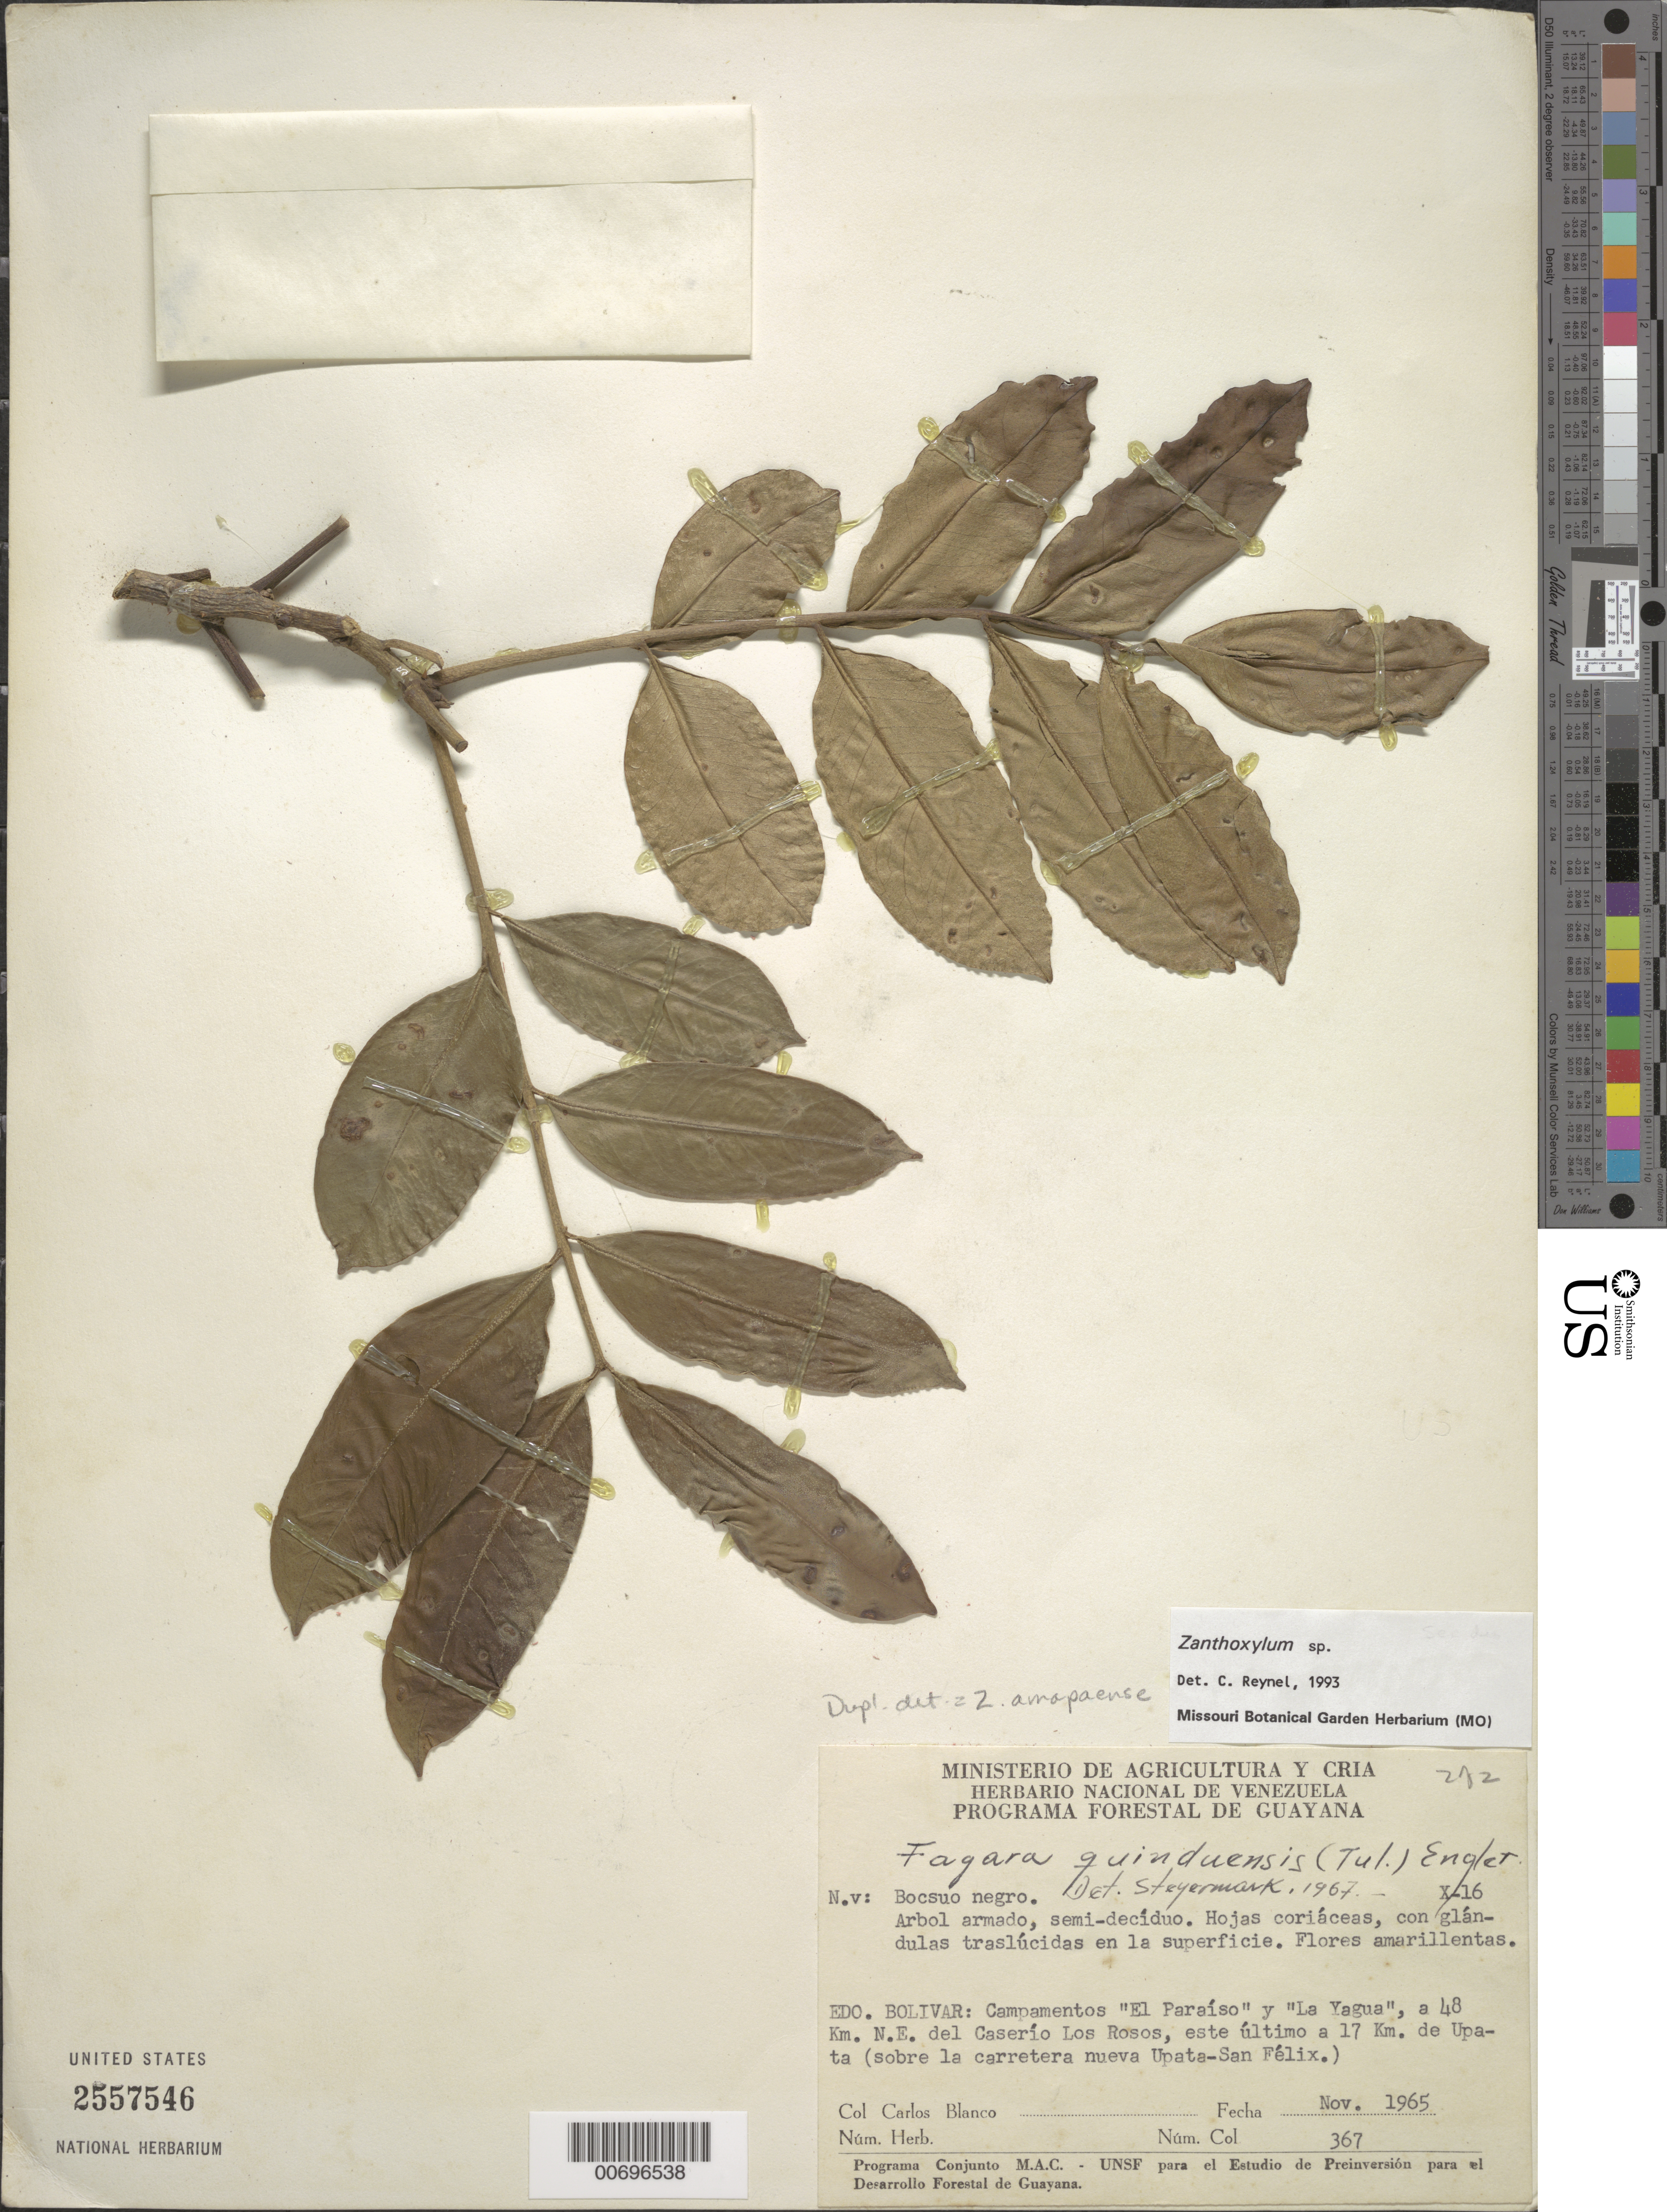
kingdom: Plantae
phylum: Tracheophyta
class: Magnoliopsida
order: Sapindales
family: Rutaceae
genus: Zanthoxylum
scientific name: Zanthoxylum amapaense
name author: (Albuq.) P.G. Waterman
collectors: C. Blanco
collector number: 367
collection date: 1965-11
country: Venezuela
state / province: Bolivar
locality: Campamentos "El Paraíso" y "La Yagua", a 48 Km. N.E. del Caserío Los Rosos, este último a 17 Km. de Upata (sobre la carretera nueva Upata-San Félix).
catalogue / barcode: US 2557546